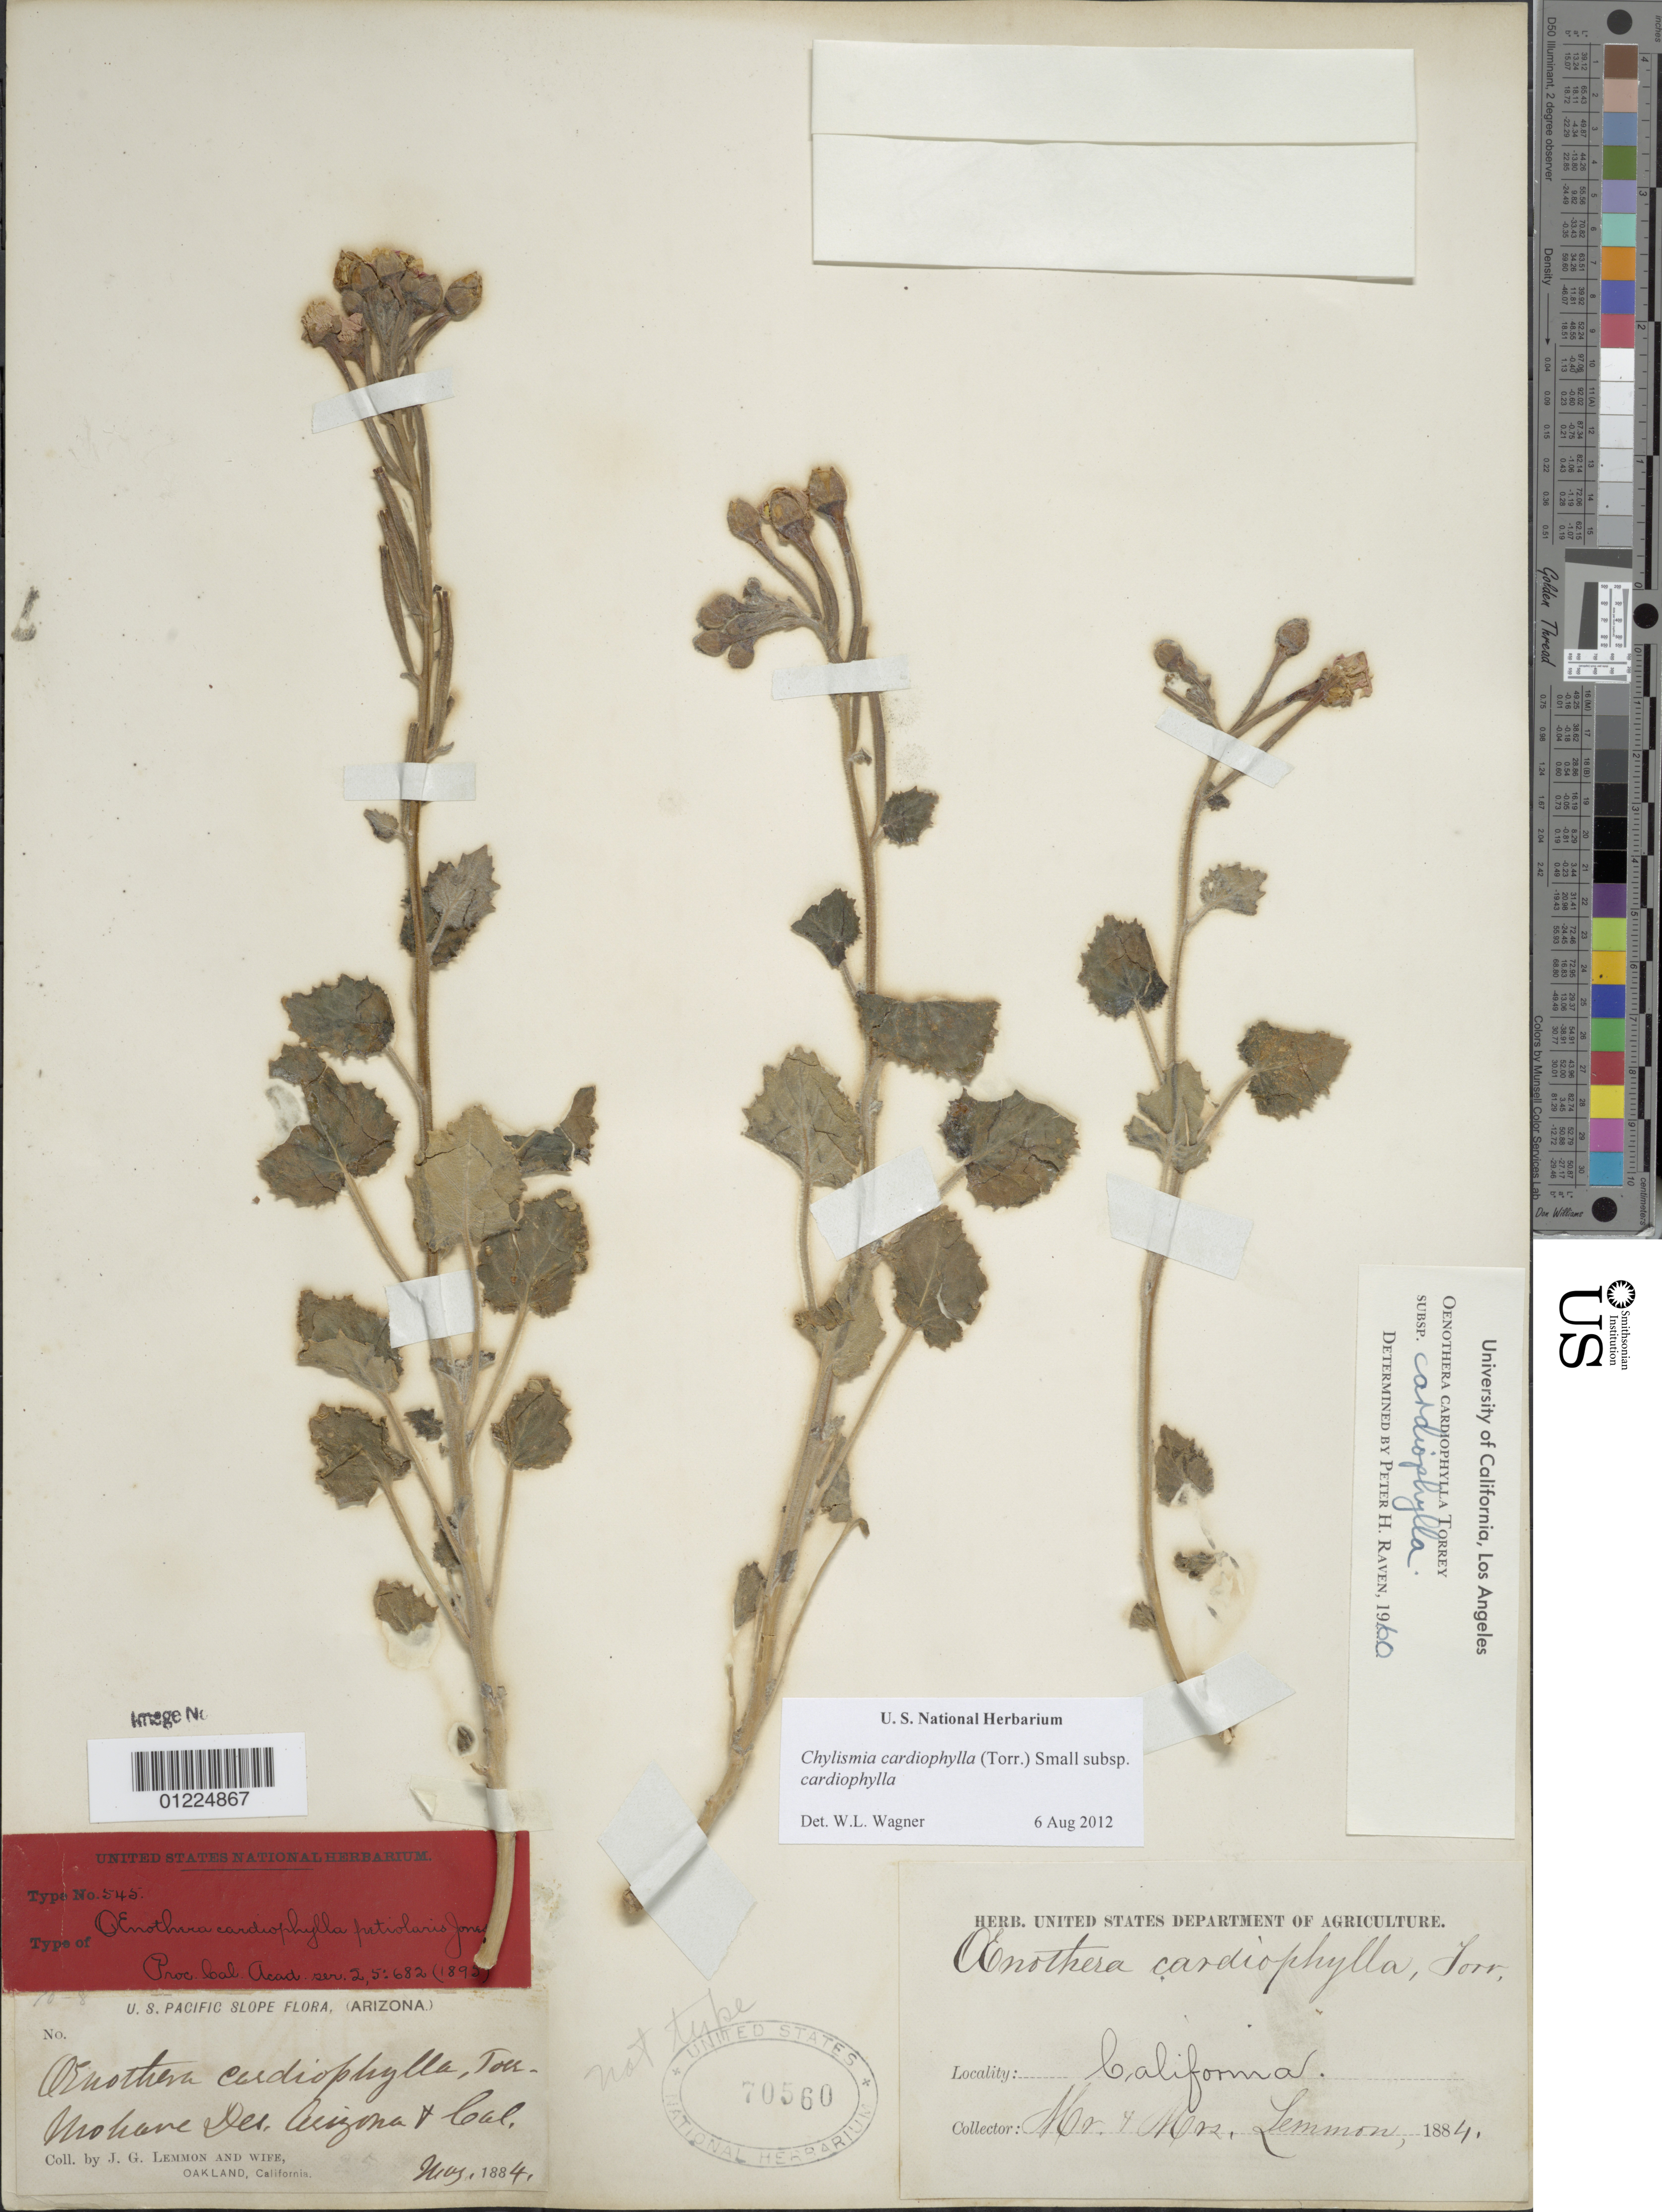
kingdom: Plantae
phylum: Tracheophyta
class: Magnoliopsida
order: Myrtales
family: Onagraceae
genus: Chylismia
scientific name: Chylismia cardiophylla subsp. cardiophylla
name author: (Torr.) Small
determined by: Wagner, W. L., (BOT), Smithsonian Institution - National Museum of Natural History (UNITED STATES)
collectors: J. G. Lemmon & Mrs. J. G. Lemmon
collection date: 1884-05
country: United States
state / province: Arizona / California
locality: Mohave Des.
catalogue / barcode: US 70560